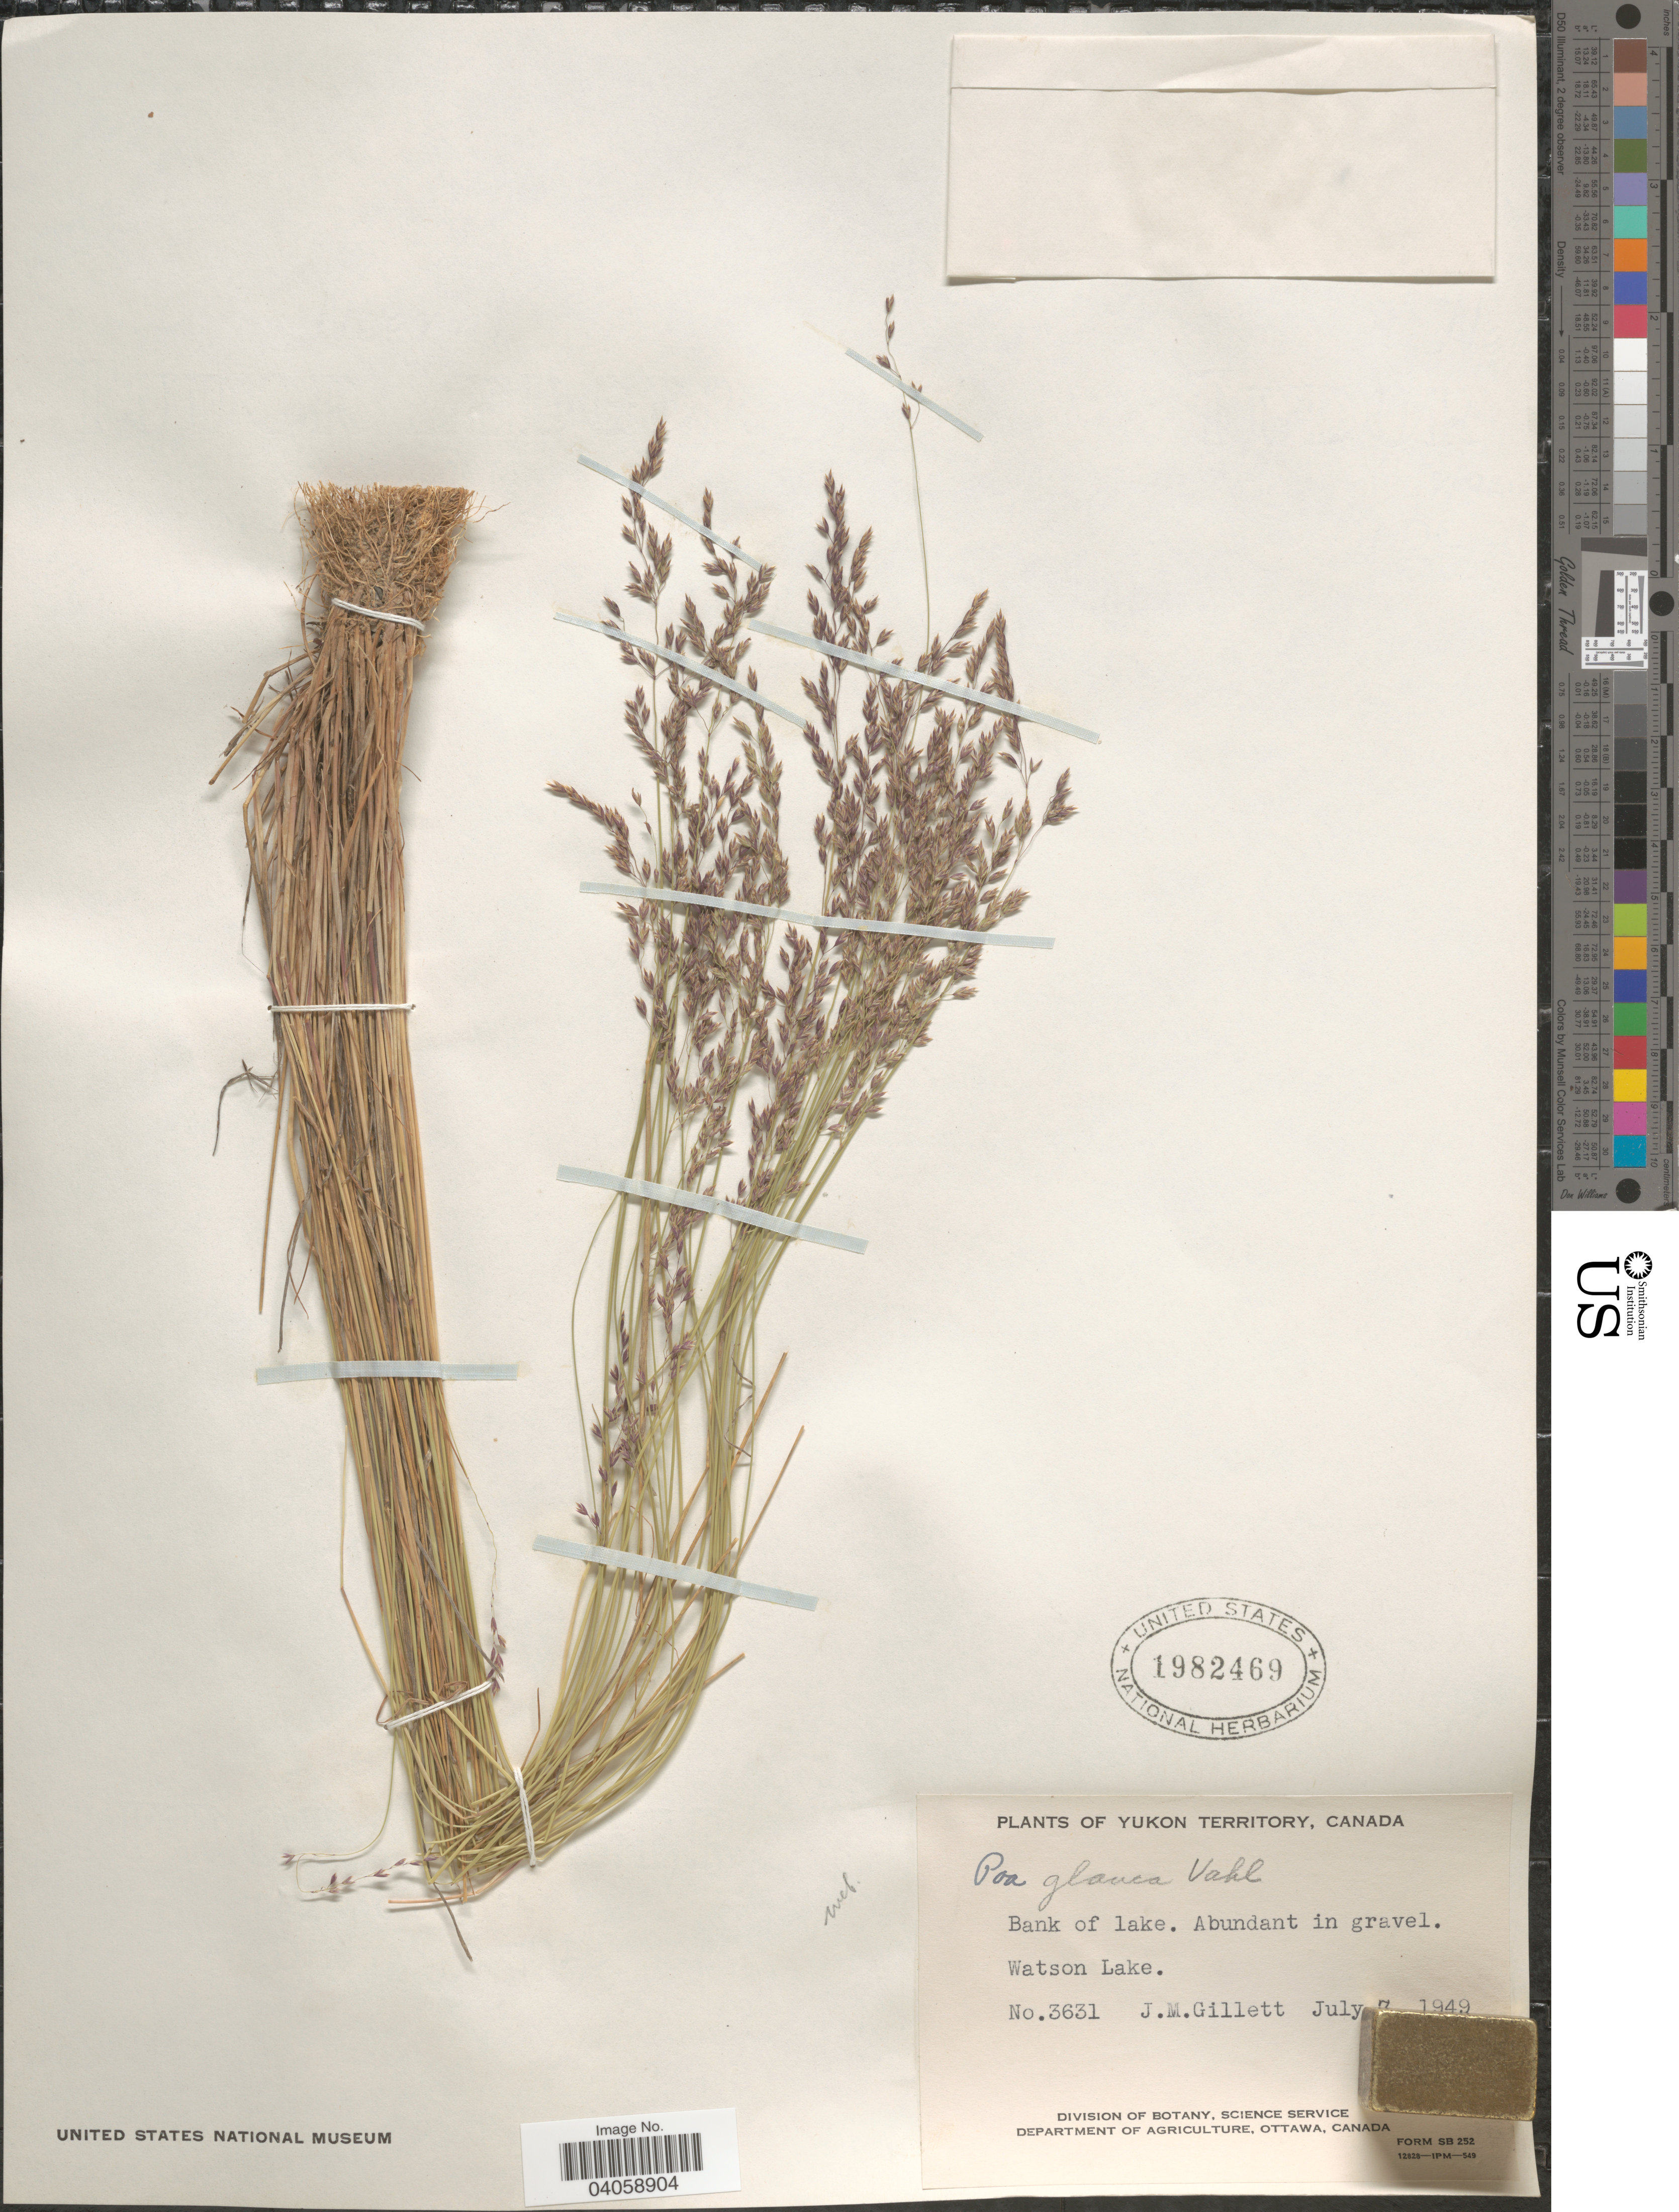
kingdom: Plantae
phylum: Tracheophyta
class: Liliopsida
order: Poales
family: Poaceae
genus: Poa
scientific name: Poa glauca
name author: Vahl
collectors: J. M. Gillett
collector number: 3631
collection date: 1949-07-07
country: Canada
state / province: Yukon Territory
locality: Watson Lake.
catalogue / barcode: US 1982469